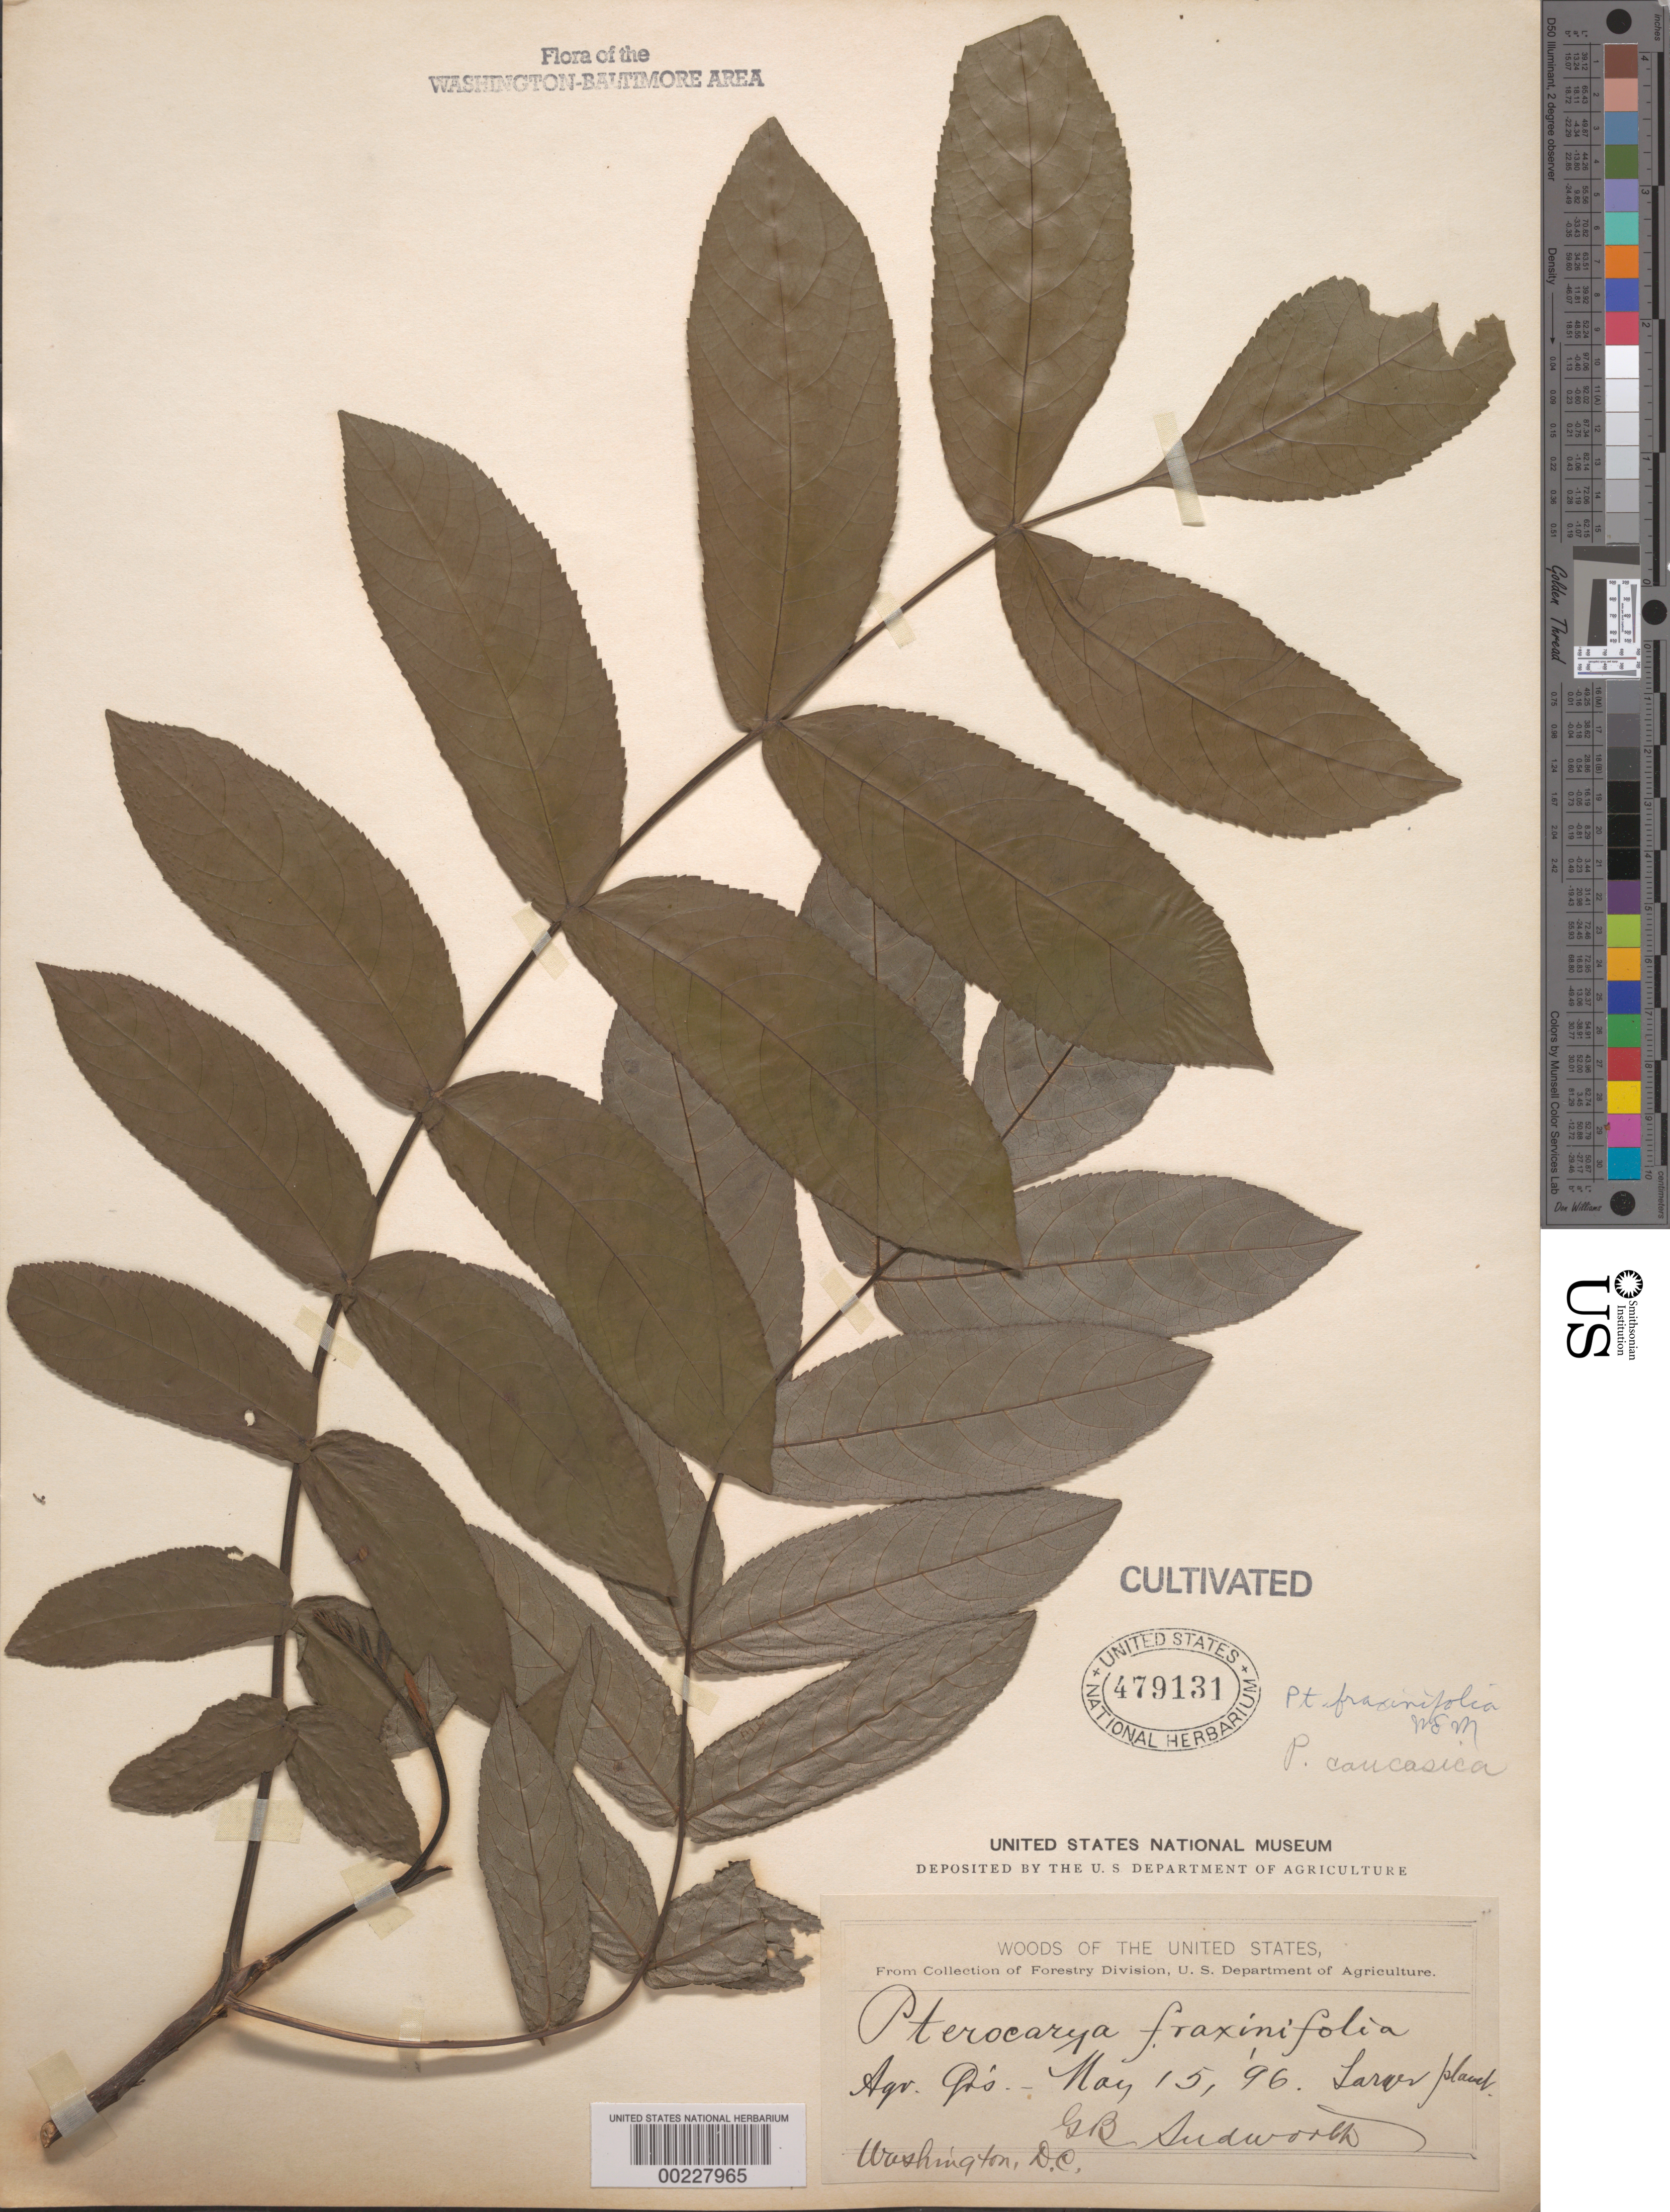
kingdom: Plantae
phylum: Tracheophyta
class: Magnoliopsida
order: Fagales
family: Juglandaceae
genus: Pterocarya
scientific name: Pterocarya fraxinifolia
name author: Spach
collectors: G. B. Sudworth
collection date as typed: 15 May 1896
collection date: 1896-05-15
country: United States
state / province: District of Columbia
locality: Agricultural grounds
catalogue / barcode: US 479131